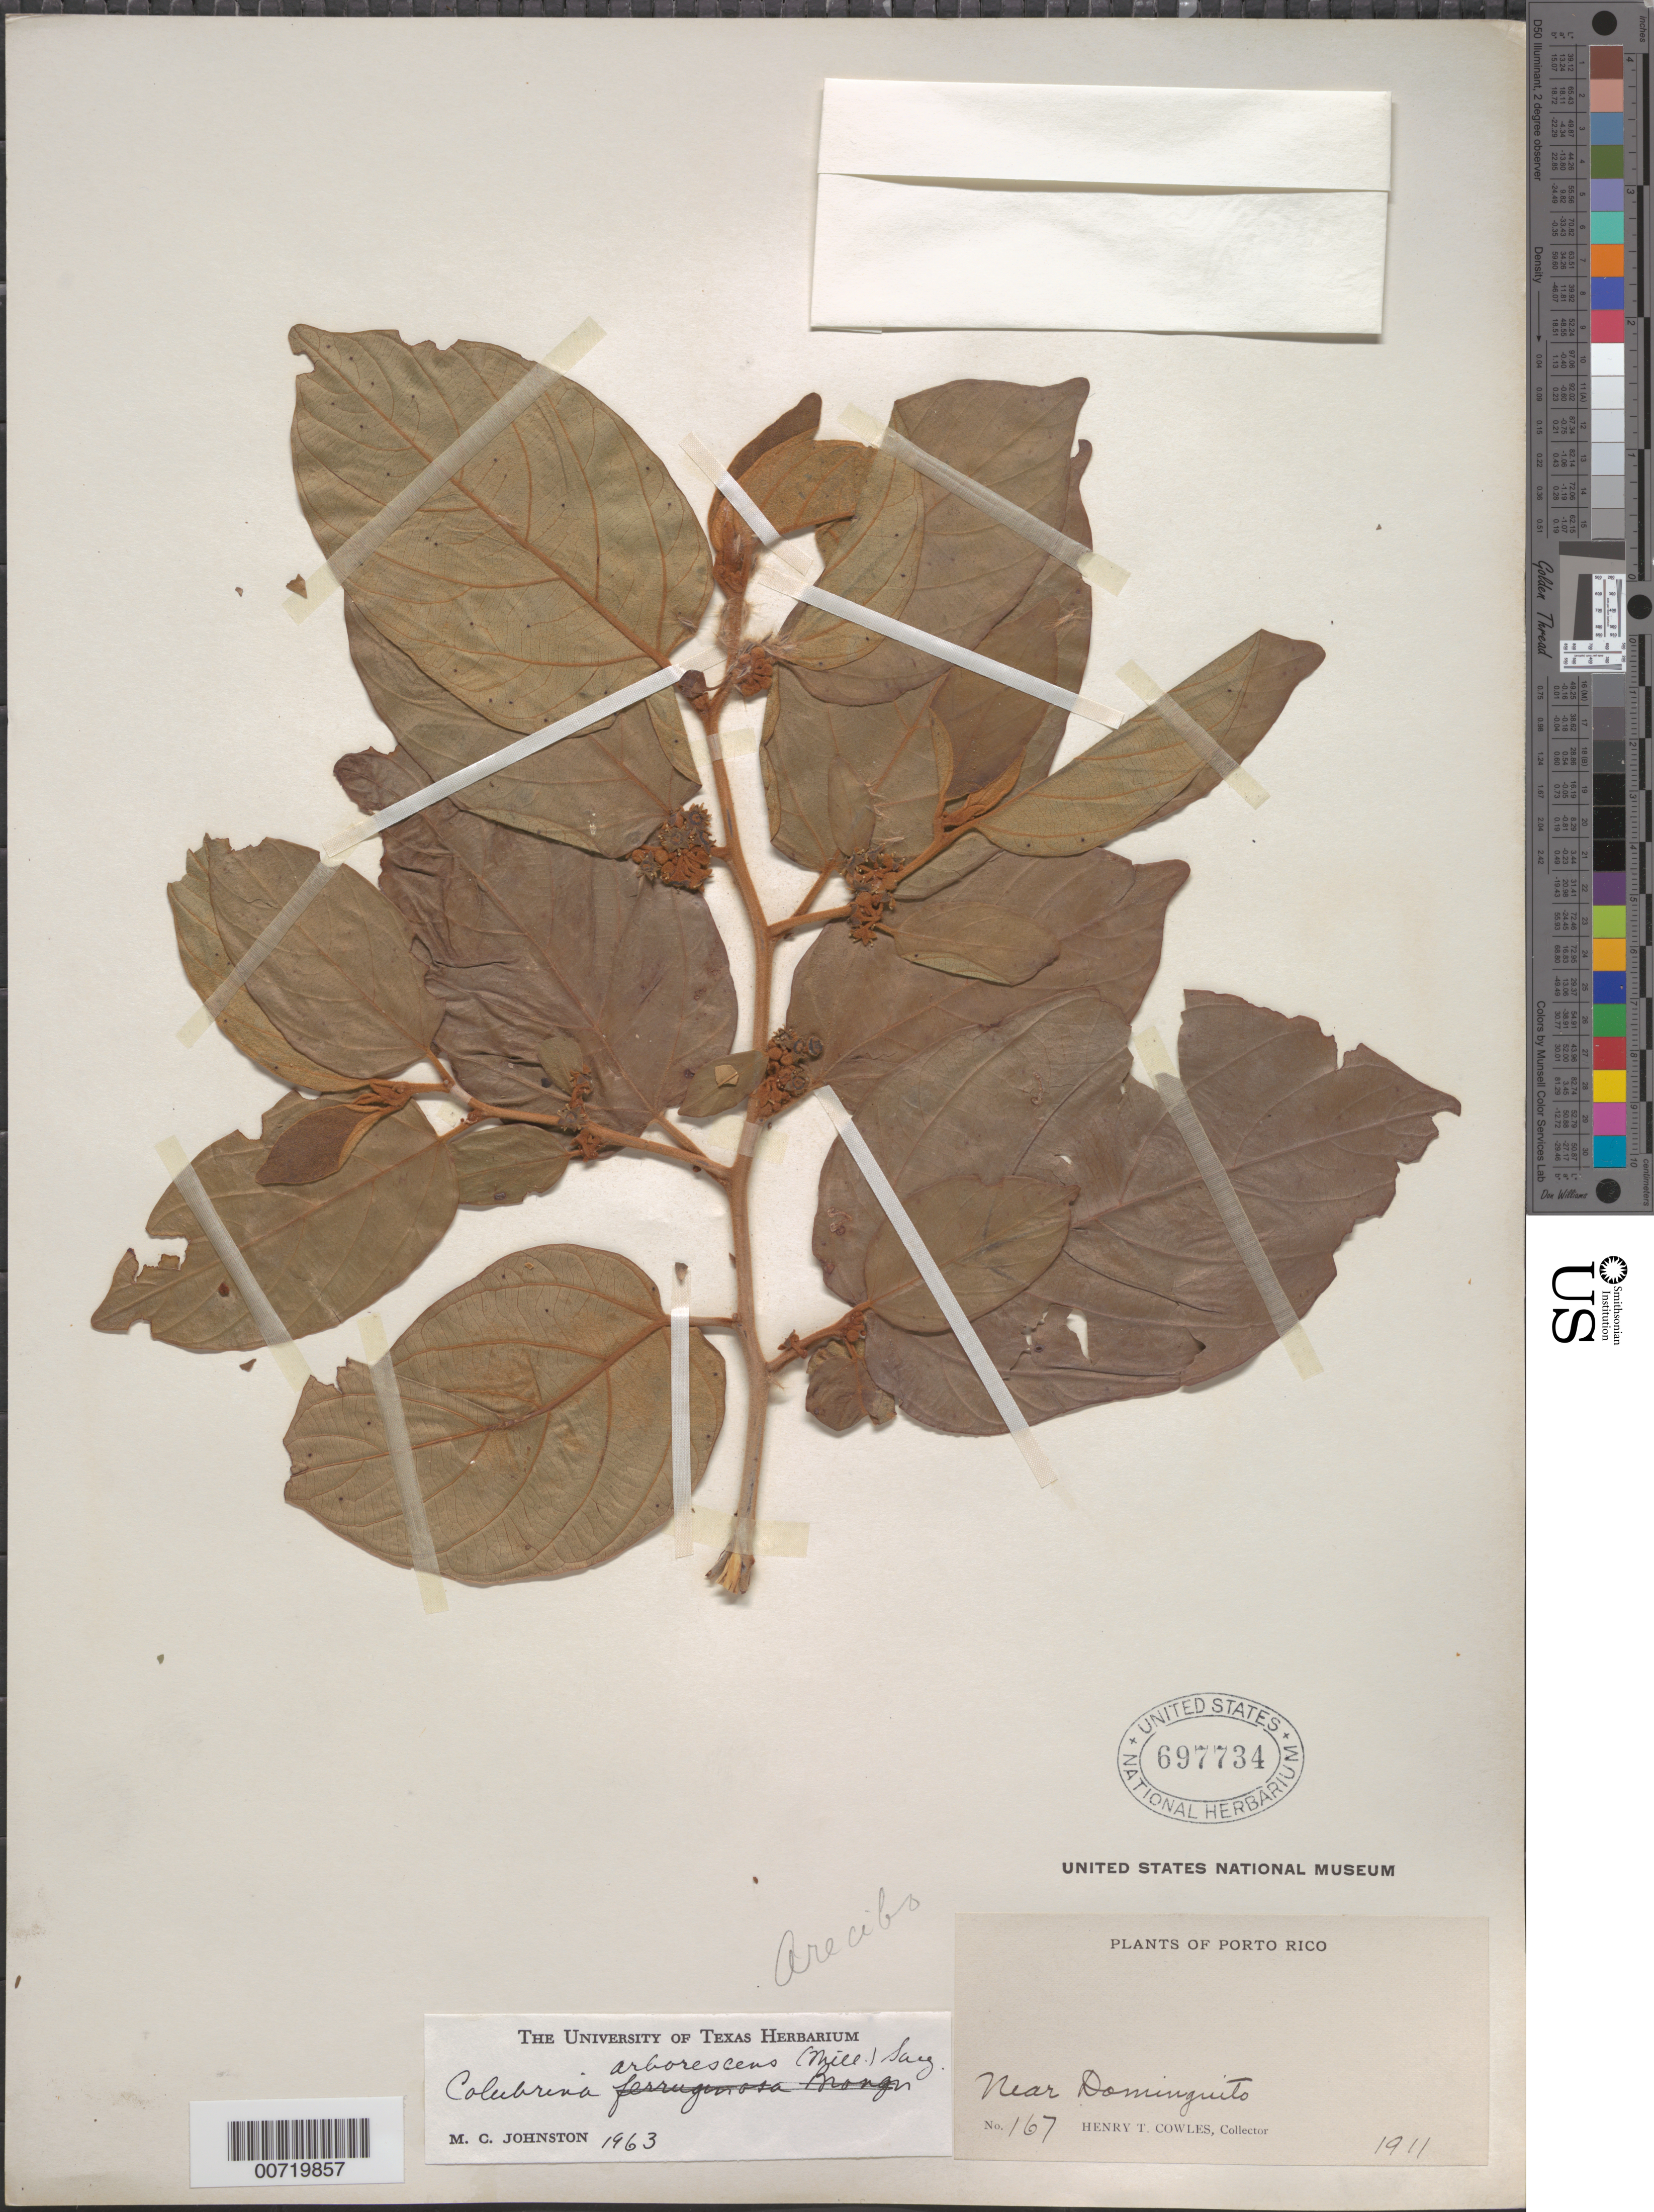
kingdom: Plantae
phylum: Tracheophyta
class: Magnoliopsida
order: Rosales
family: Rhamnaceae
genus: Colubrina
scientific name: Colubrina arborescens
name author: (Mill.) Sarg.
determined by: Johnston, Marshall C.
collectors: H. Cowles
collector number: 167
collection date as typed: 1911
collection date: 1911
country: Puerto Rico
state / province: Arecibo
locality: Dominguito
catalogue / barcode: US 697734